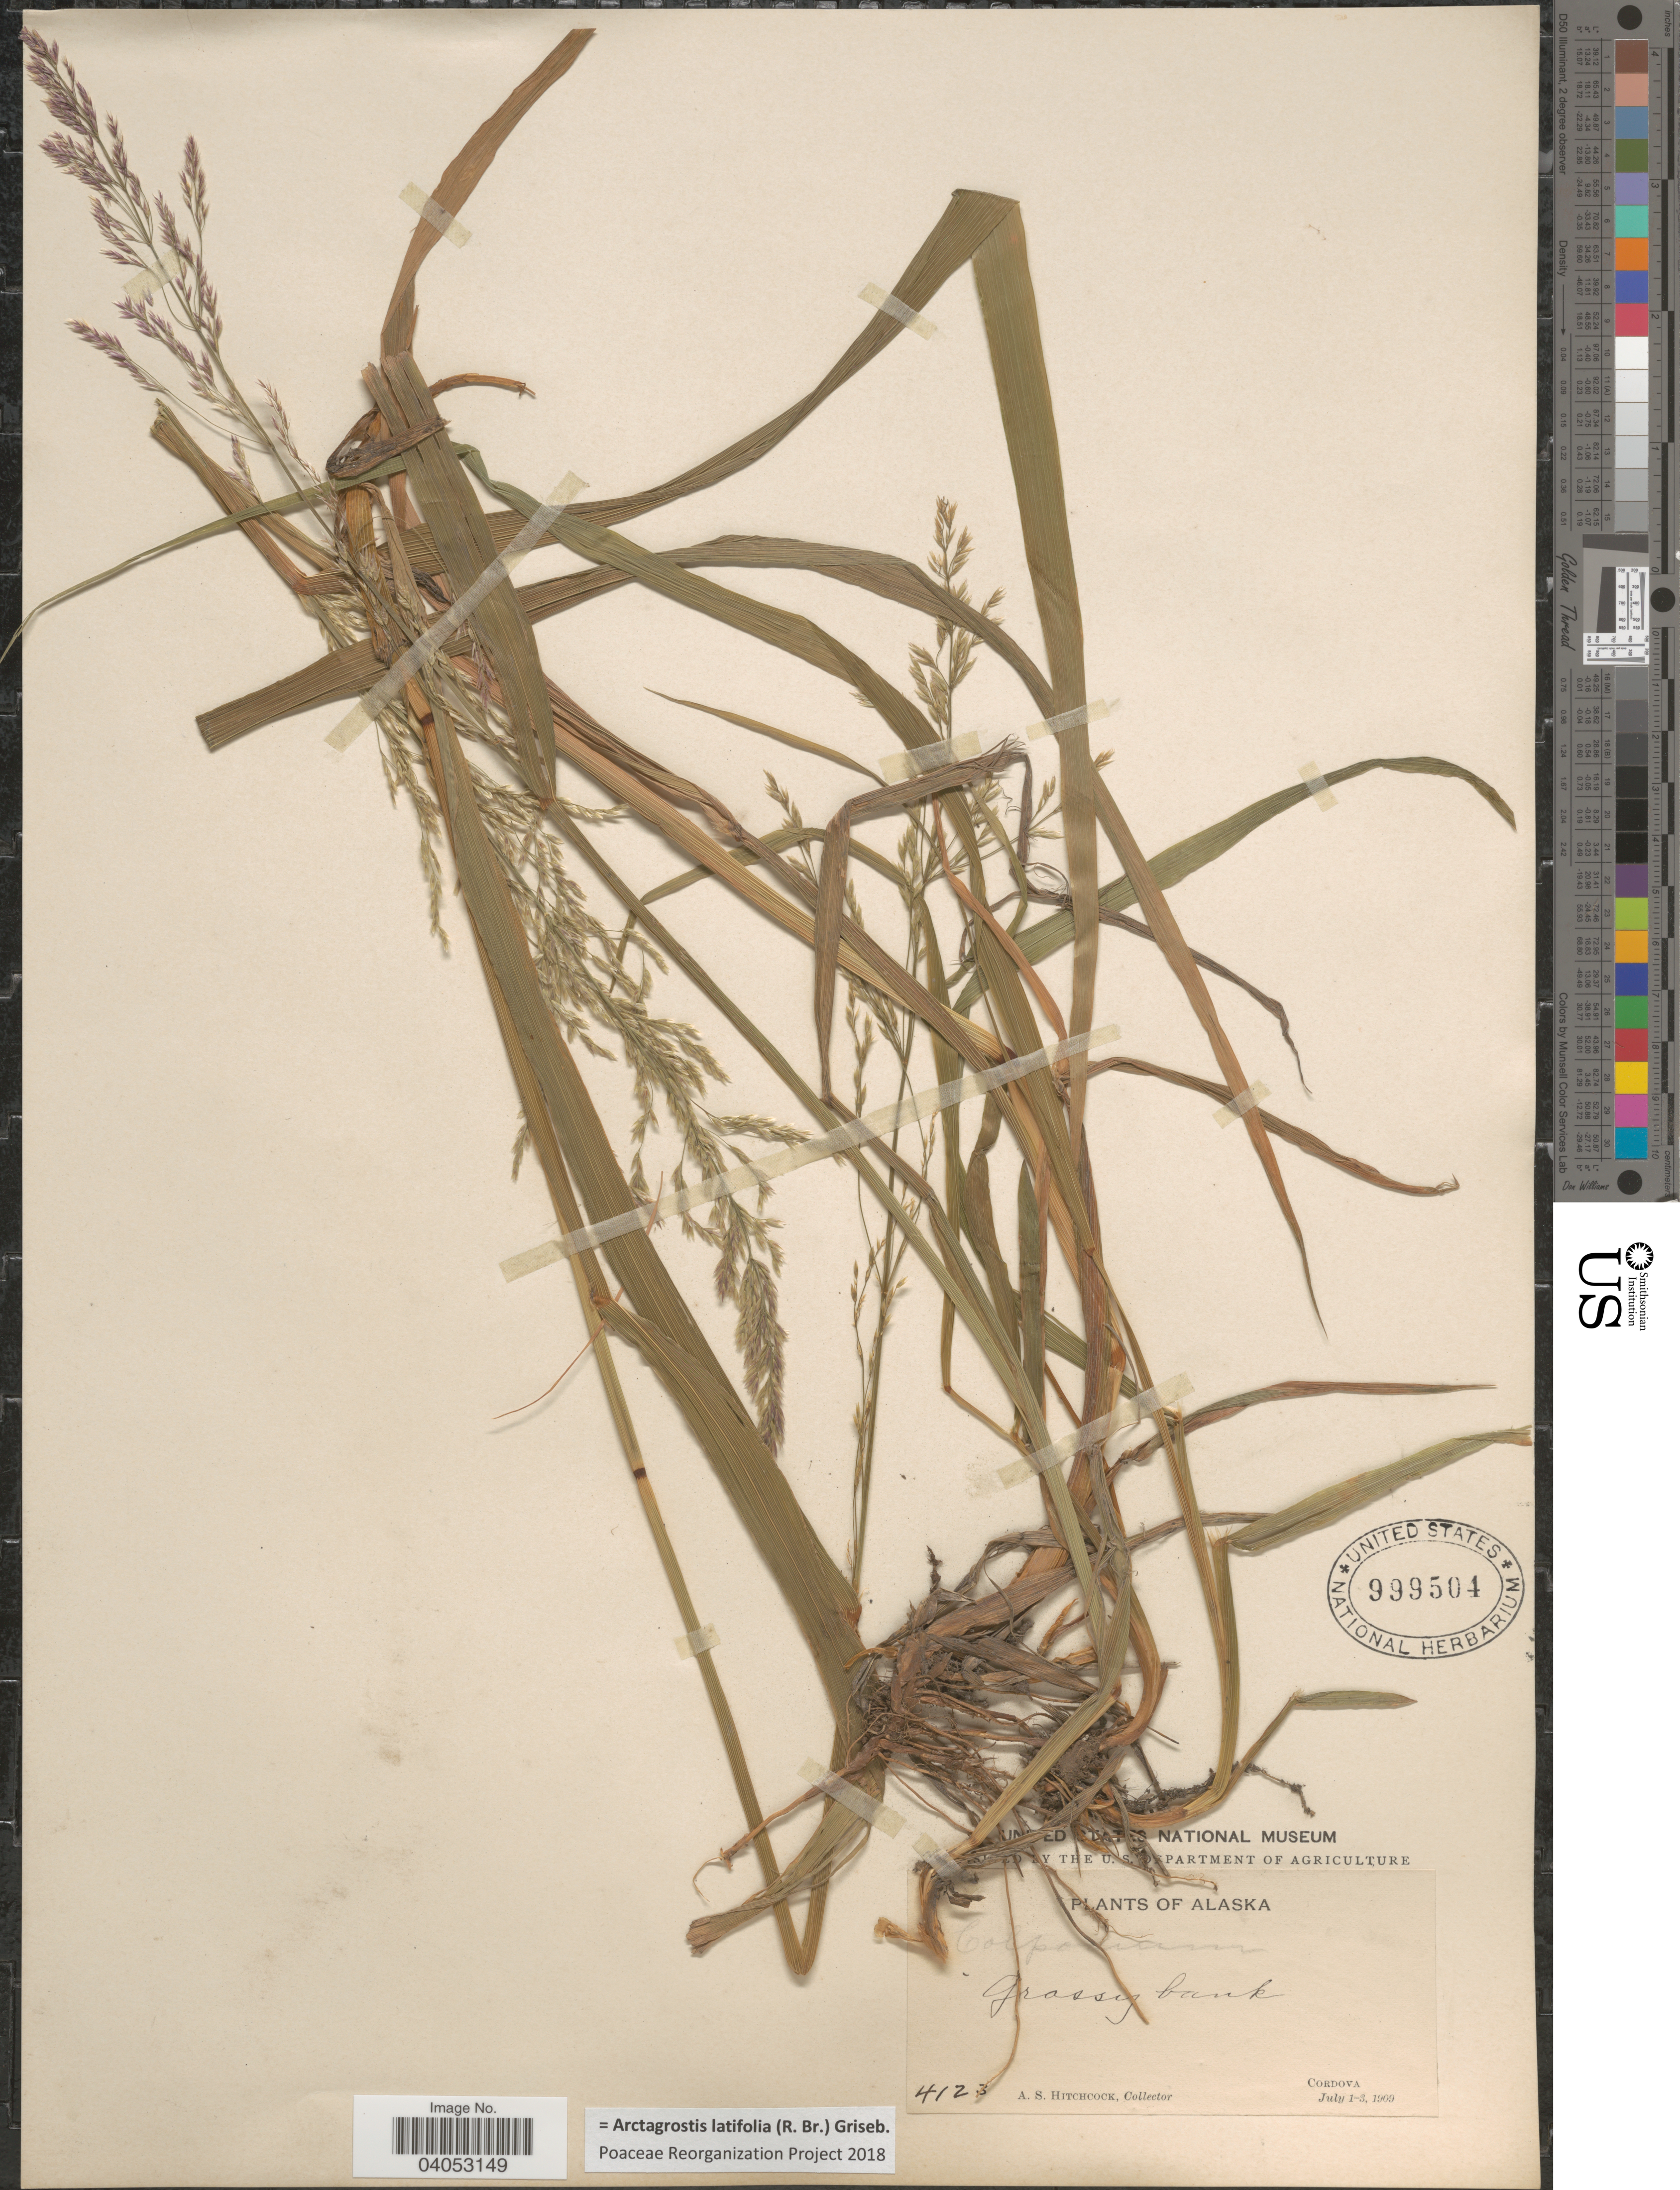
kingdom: Plantae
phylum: Tracheophyta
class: Liliopsida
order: Poales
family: Poaceae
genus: Arctagrostis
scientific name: Arctagrostis latifolia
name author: (R. Br.) Griseb.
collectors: A. S. Hitchcock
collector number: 4123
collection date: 1909-07-01/1909-07-03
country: United States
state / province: Alaska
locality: Cordova.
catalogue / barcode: US 999504